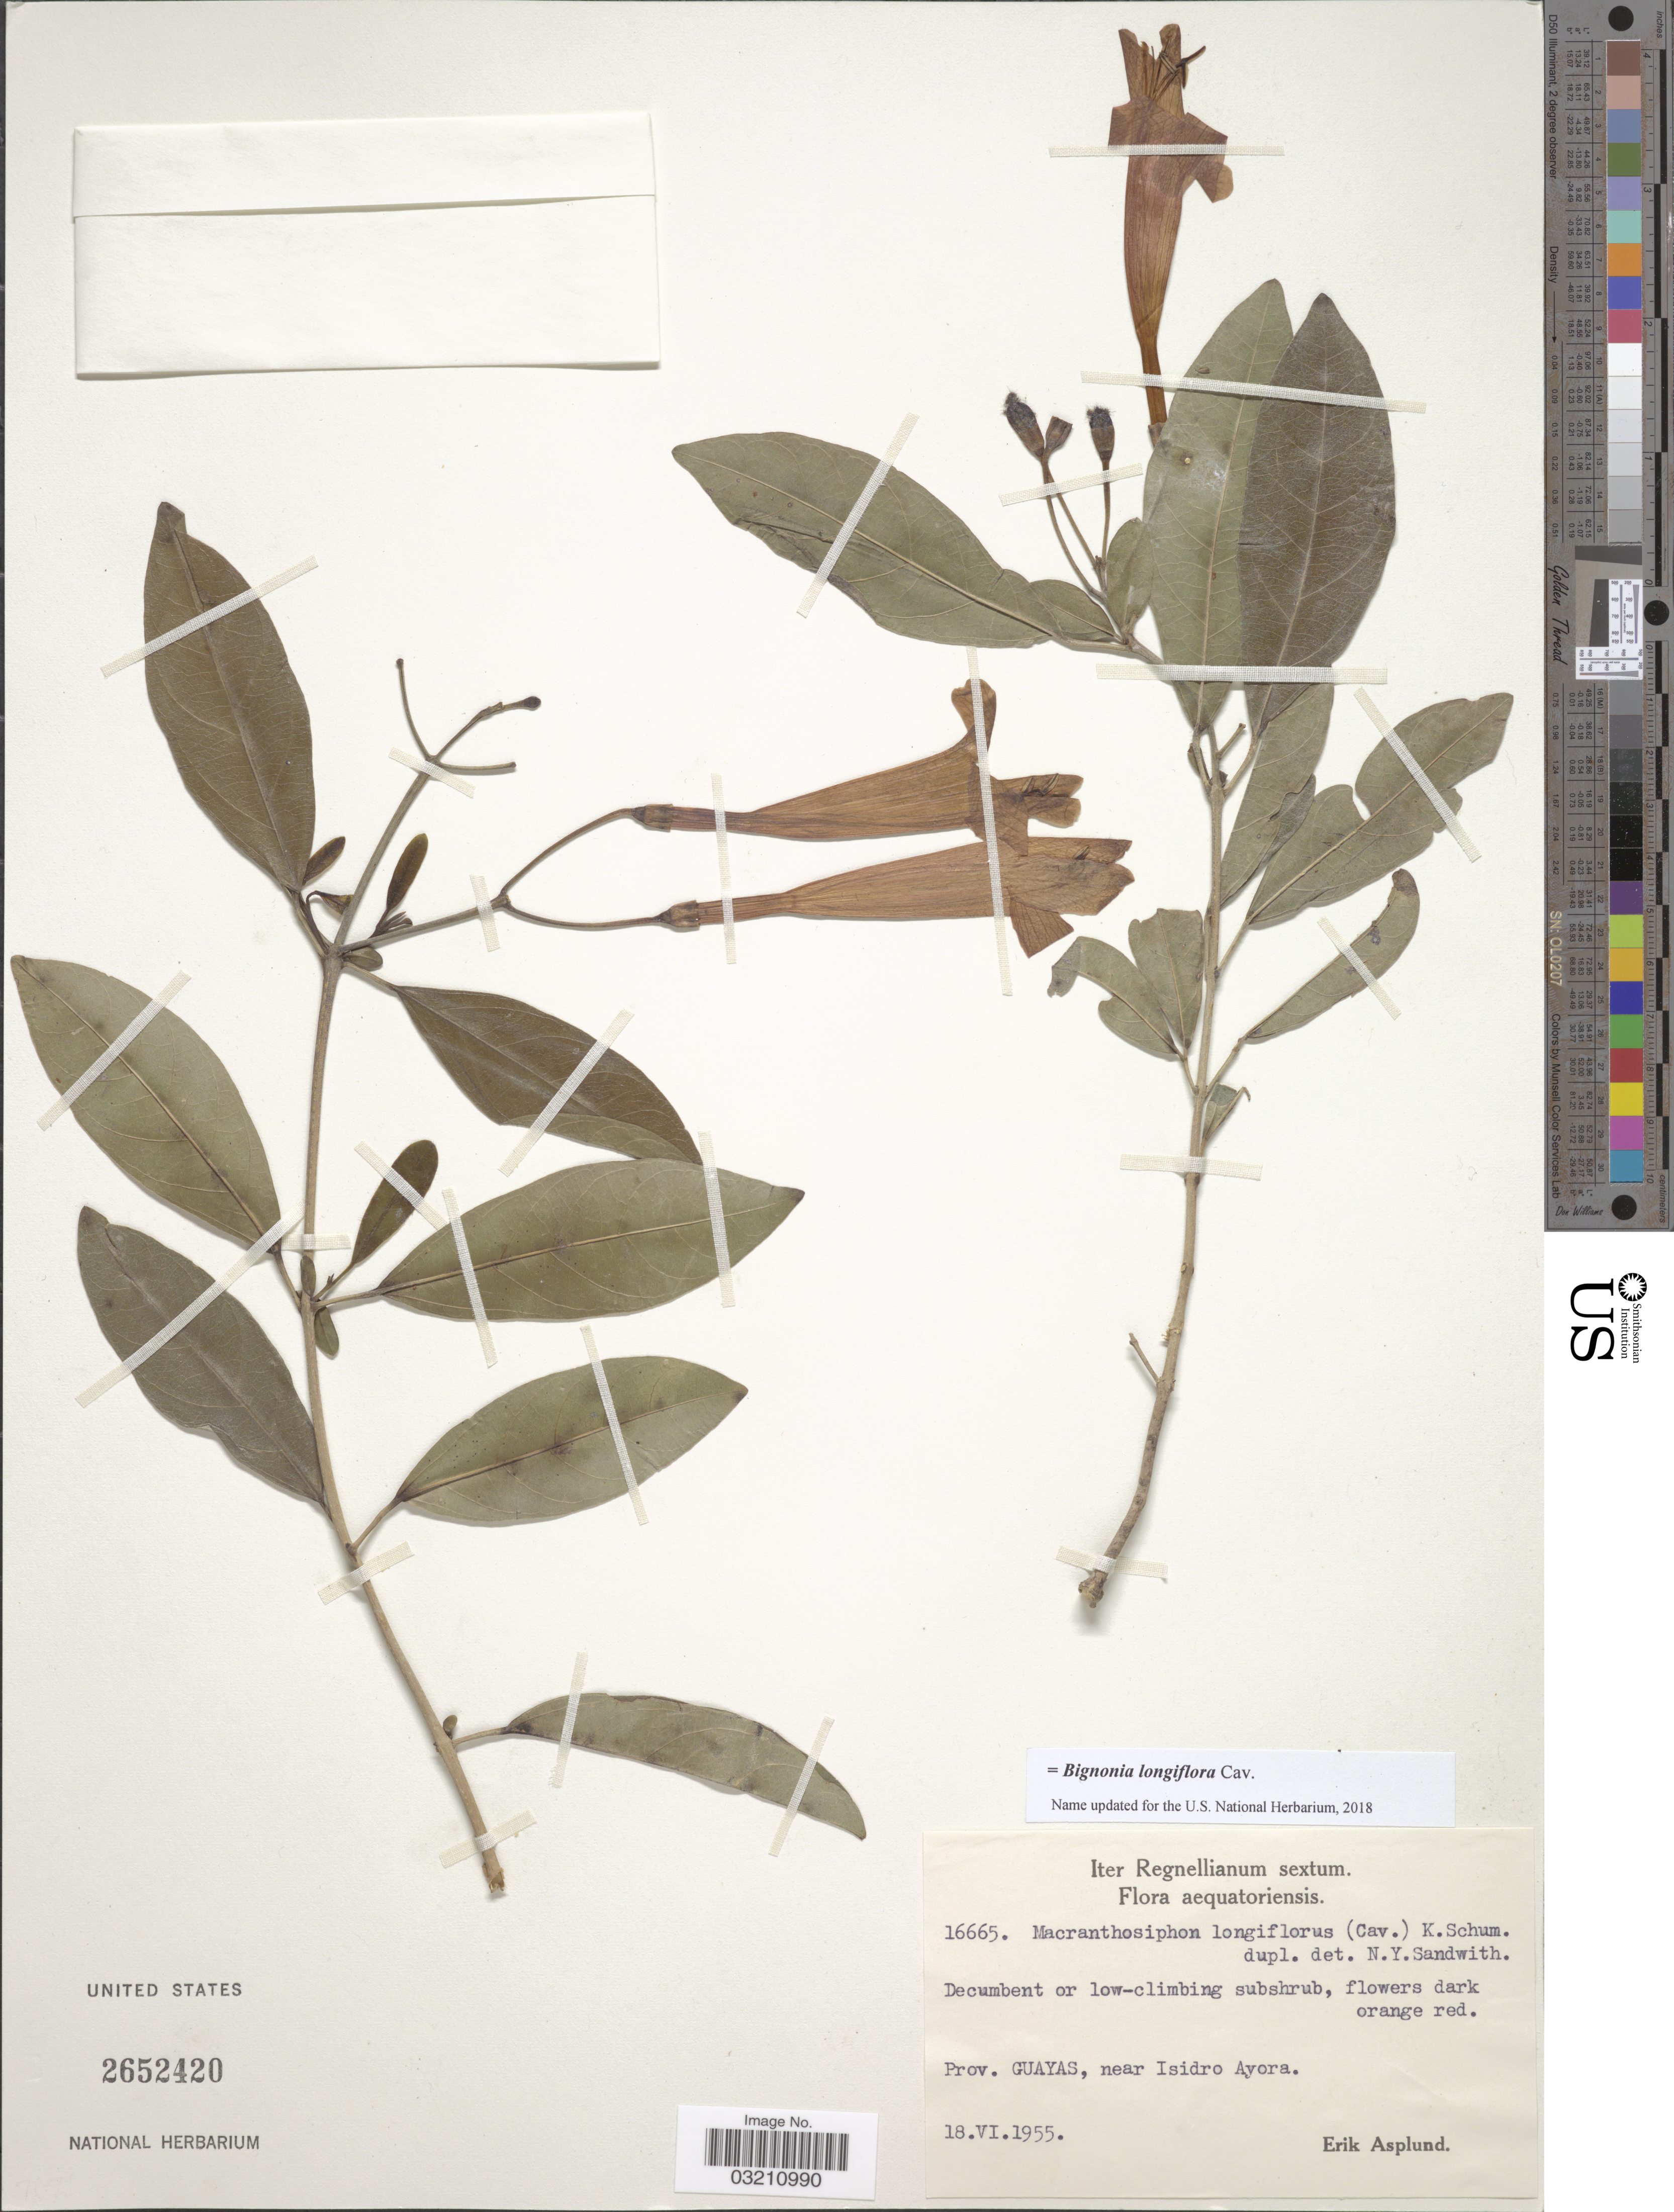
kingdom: Plantae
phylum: Tracheophyta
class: Magnoliopsida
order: Lamiales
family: Bignoniaceae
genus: Bignonia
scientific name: Bignonia longiflora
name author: Cav.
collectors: E. Asplund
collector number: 16665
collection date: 1955-06-18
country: Ecuador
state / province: Guayas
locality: Near Isidro Ayora.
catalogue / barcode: US 2652420